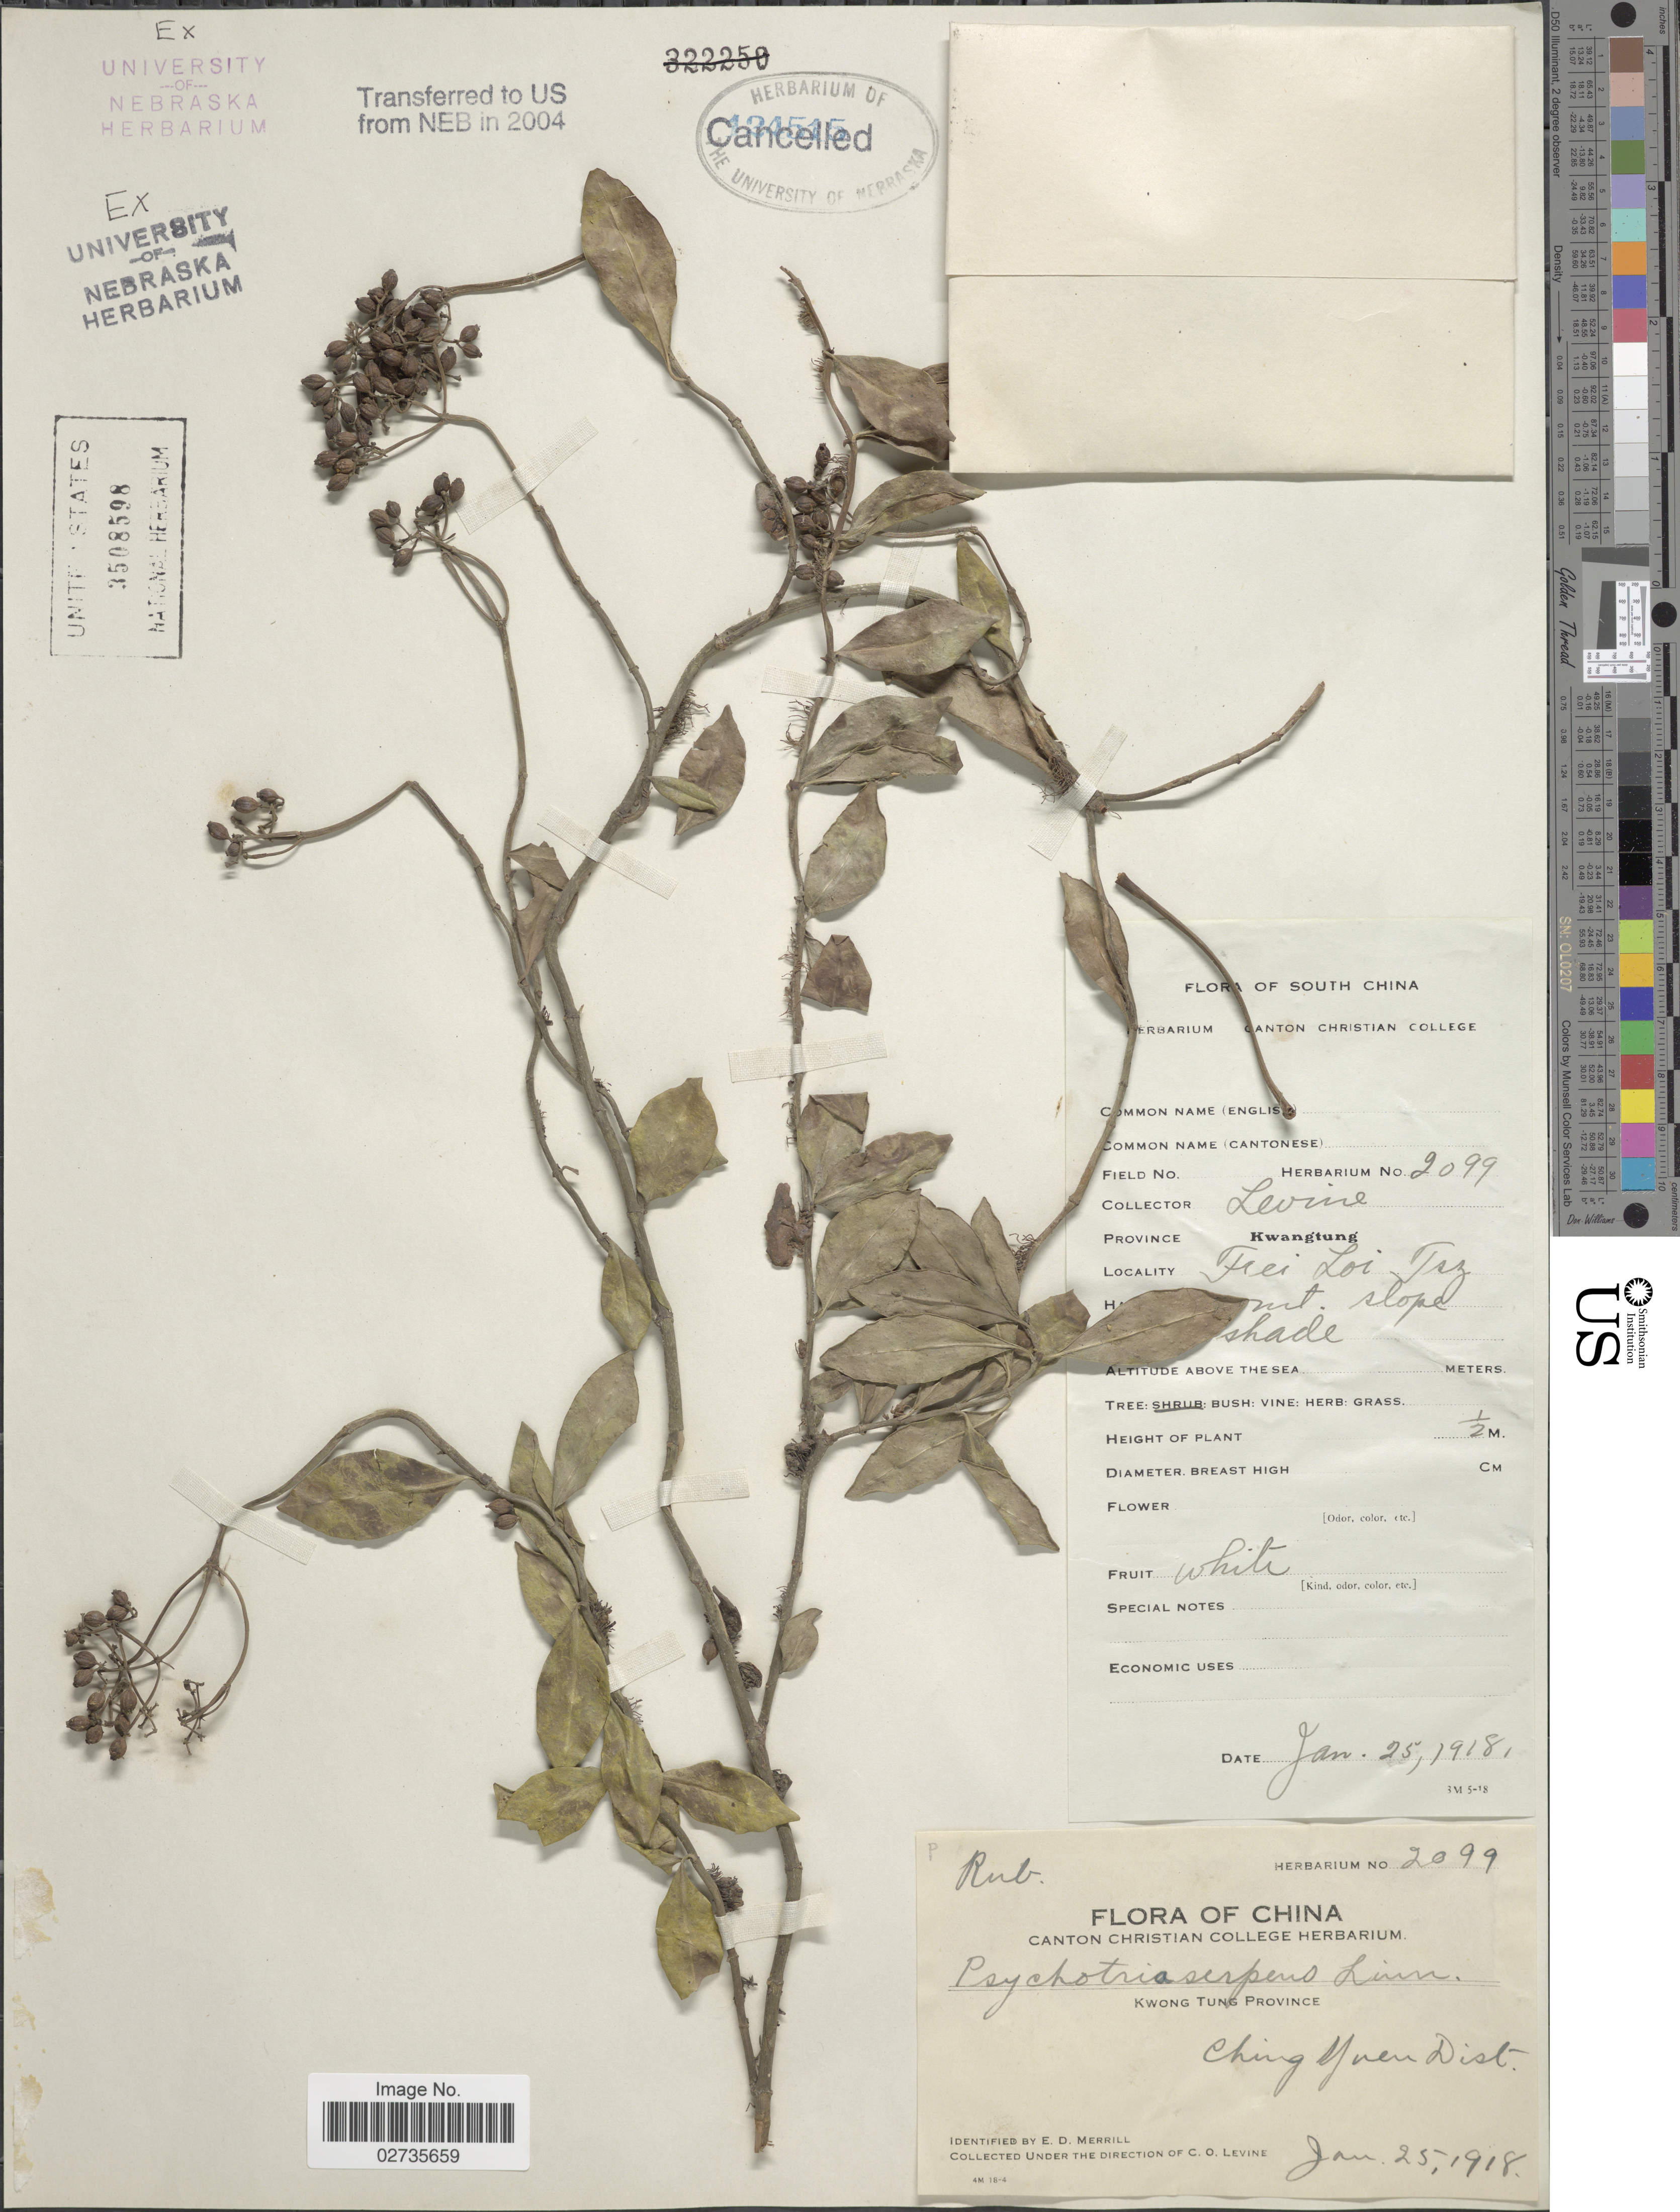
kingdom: Plantae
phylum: Tracheophyta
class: Magnoliopsida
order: Gentianales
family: Rubiaceae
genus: Psychotria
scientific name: Psychotria serpens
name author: L.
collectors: C. O. Levine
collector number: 2099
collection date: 1918-01-25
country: China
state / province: Guangdong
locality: Kwong Tung Province, Ching Yuen Dist, South China, Kwangtung, Fei Loi [illegible text] mt slope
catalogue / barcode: US 3508598